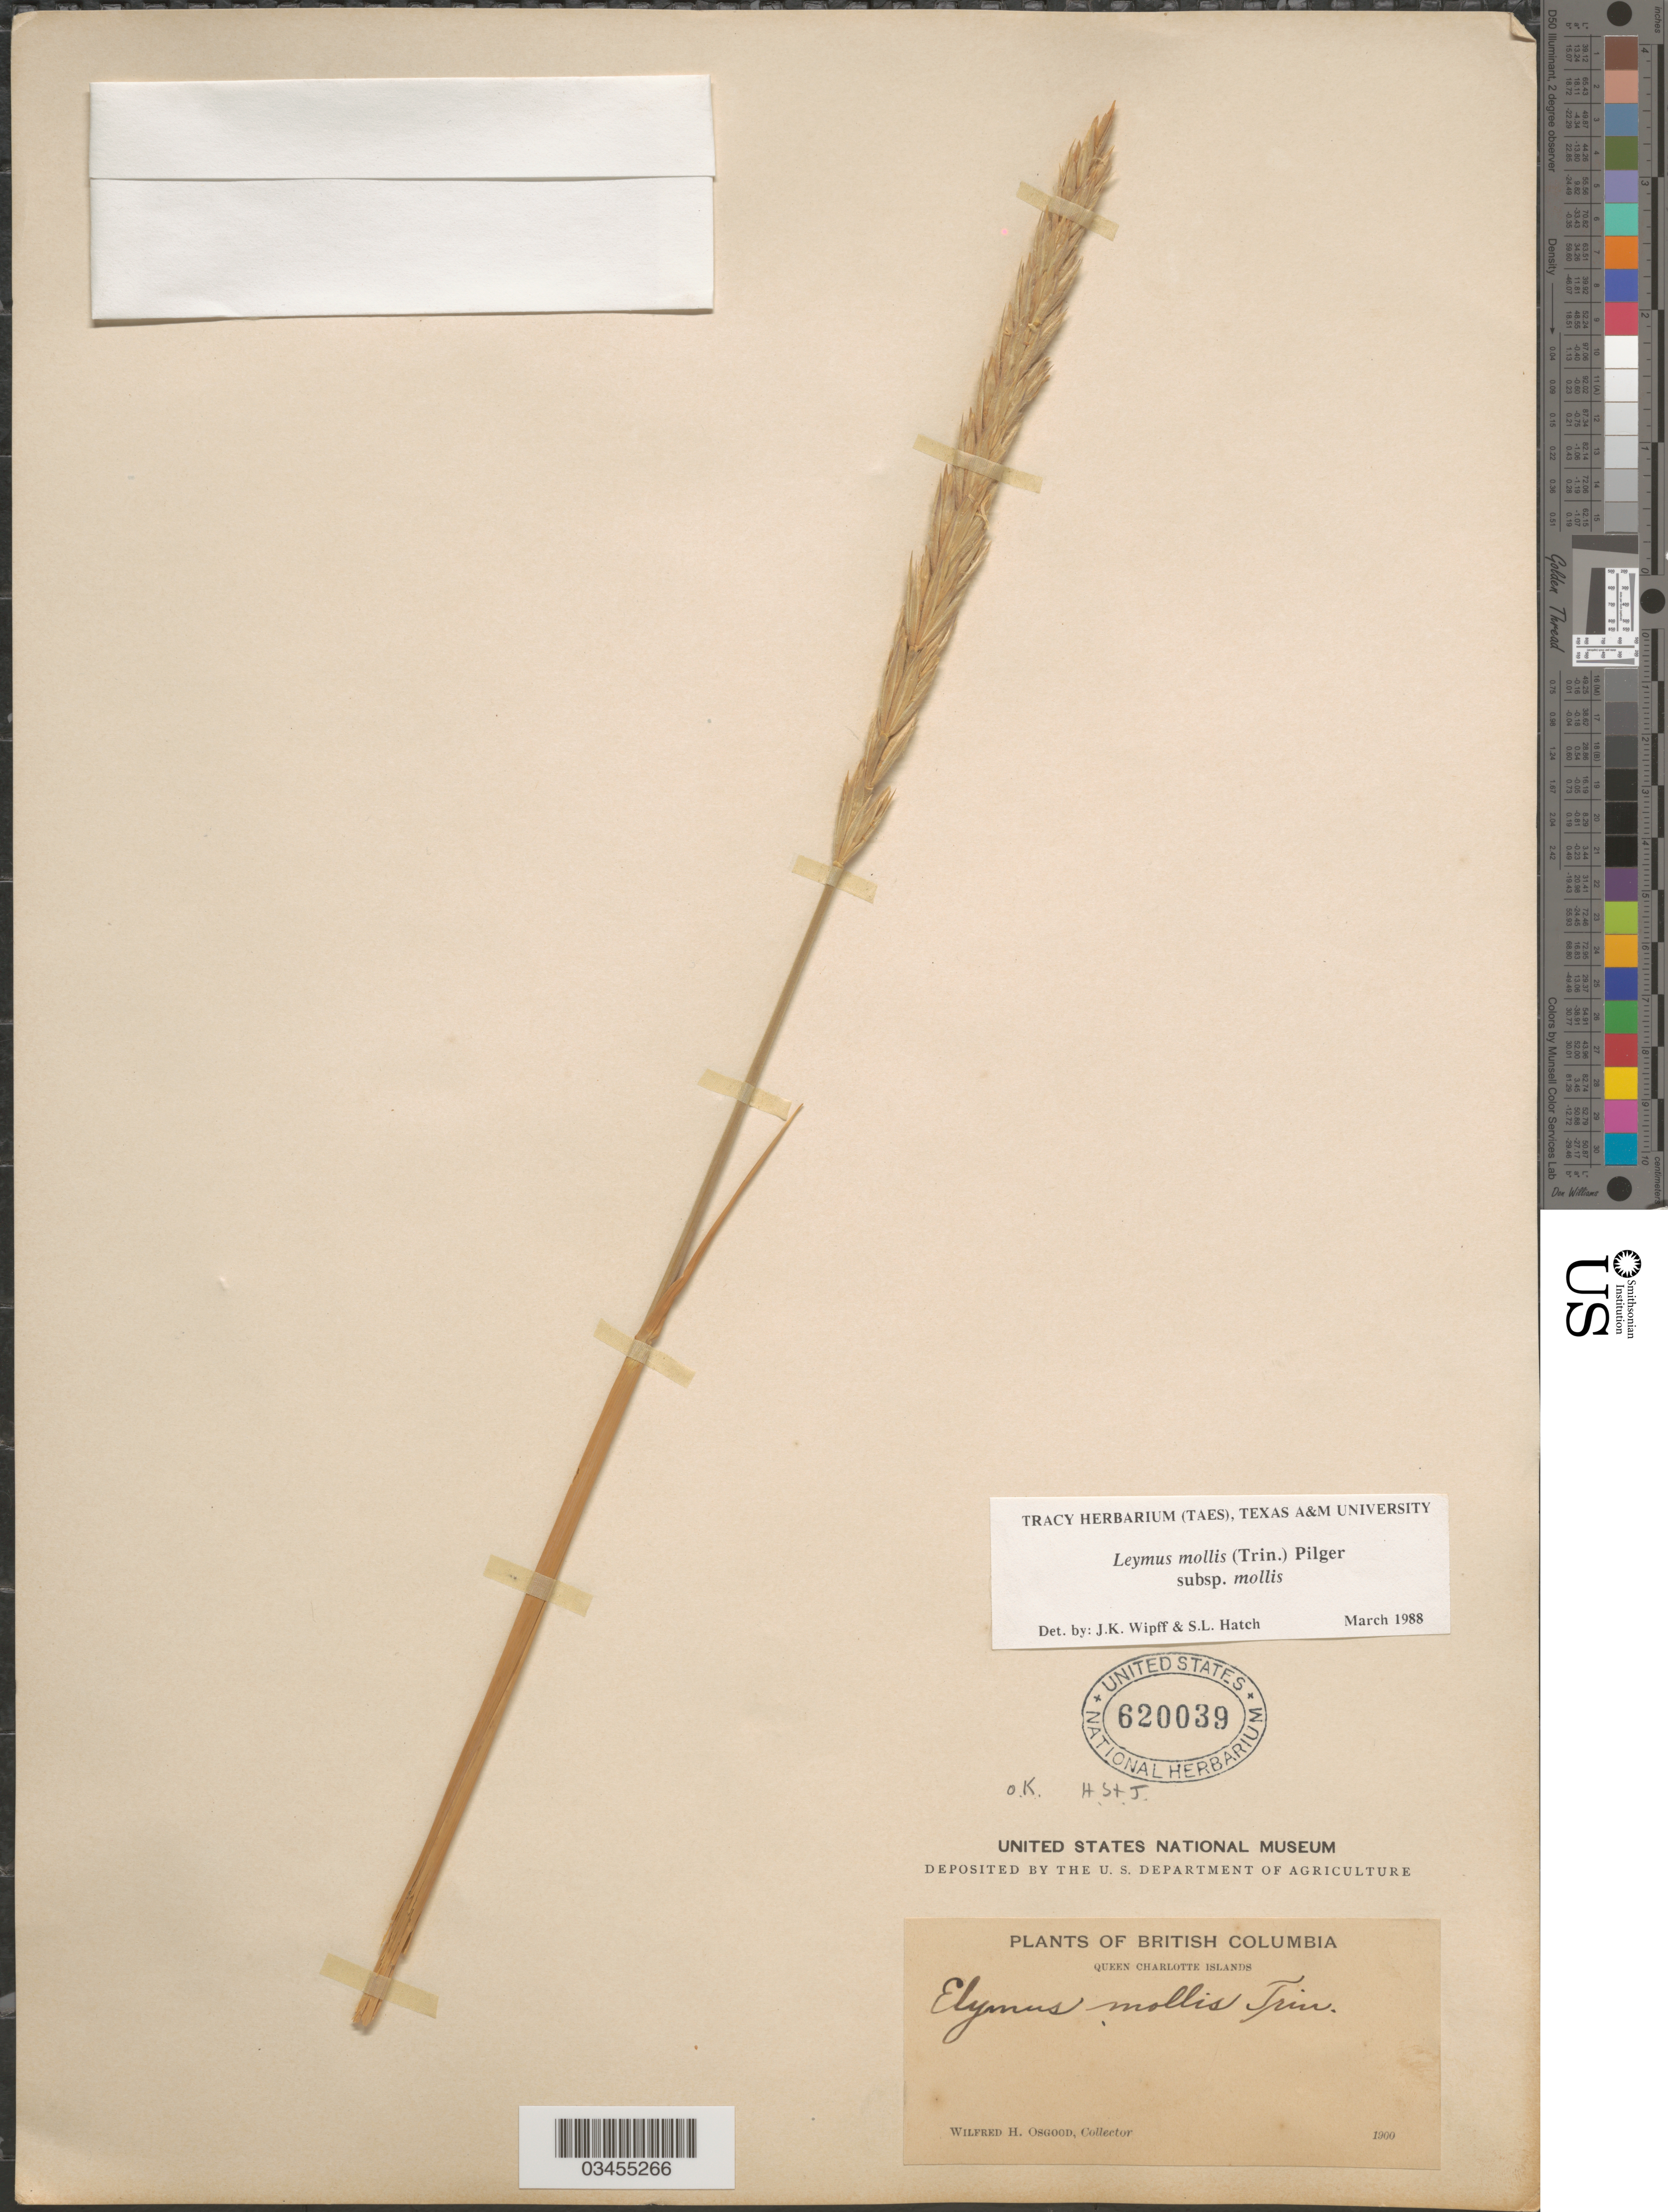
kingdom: Plantae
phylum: Tracheophyta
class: Liliopsida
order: Poales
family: Poaceae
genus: Leymus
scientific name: Leymus mollis subsp. mollis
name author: (Trin.) Pilg.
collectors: W. Osgood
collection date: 1900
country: Canada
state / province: British Columbia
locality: Queen Charlotte Islands.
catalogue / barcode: US 620039